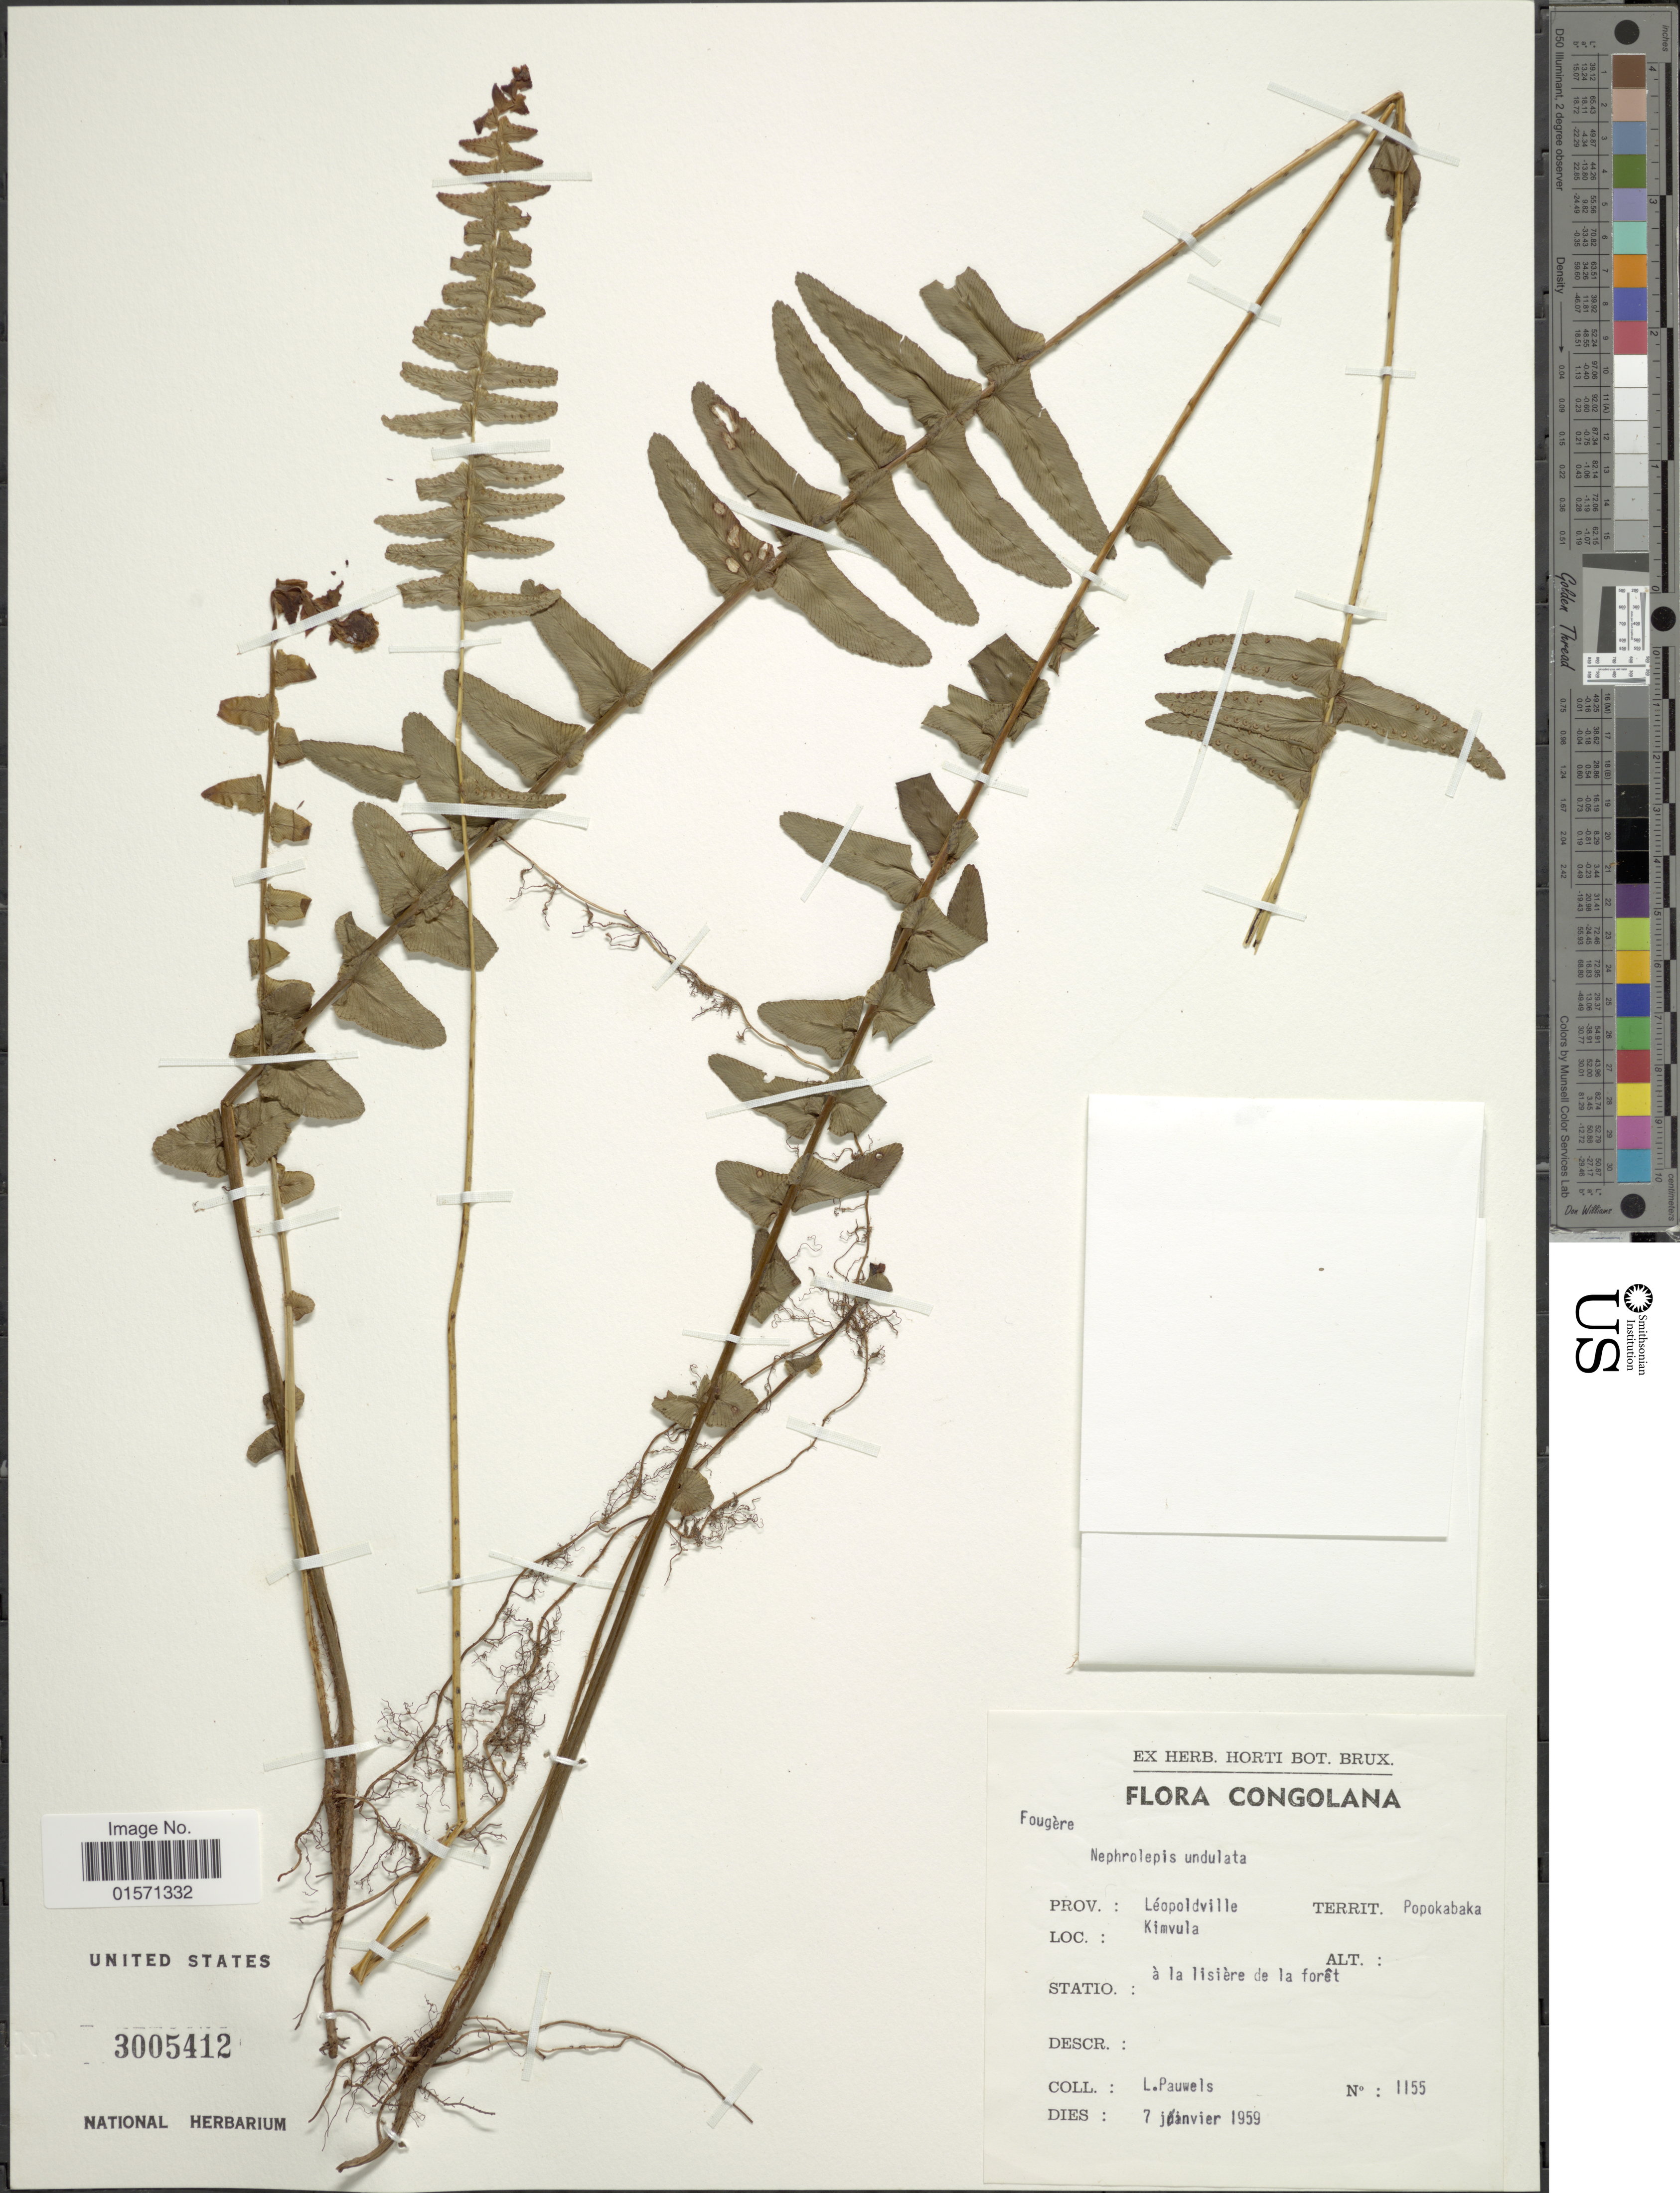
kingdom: Plantae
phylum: Tracheophyta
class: Polypodiopsida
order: Polypodiales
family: Nephrolepidaceae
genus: Nephrolepis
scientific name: Nephrolepis undulata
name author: J. Sm.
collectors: L. Pauwels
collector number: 1155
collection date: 1959-01-07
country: Congo, Democratic Republic of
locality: Congolana. Prov.: Léoplodvile. Territ. Popokabaka. Kimvula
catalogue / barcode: US 3005412